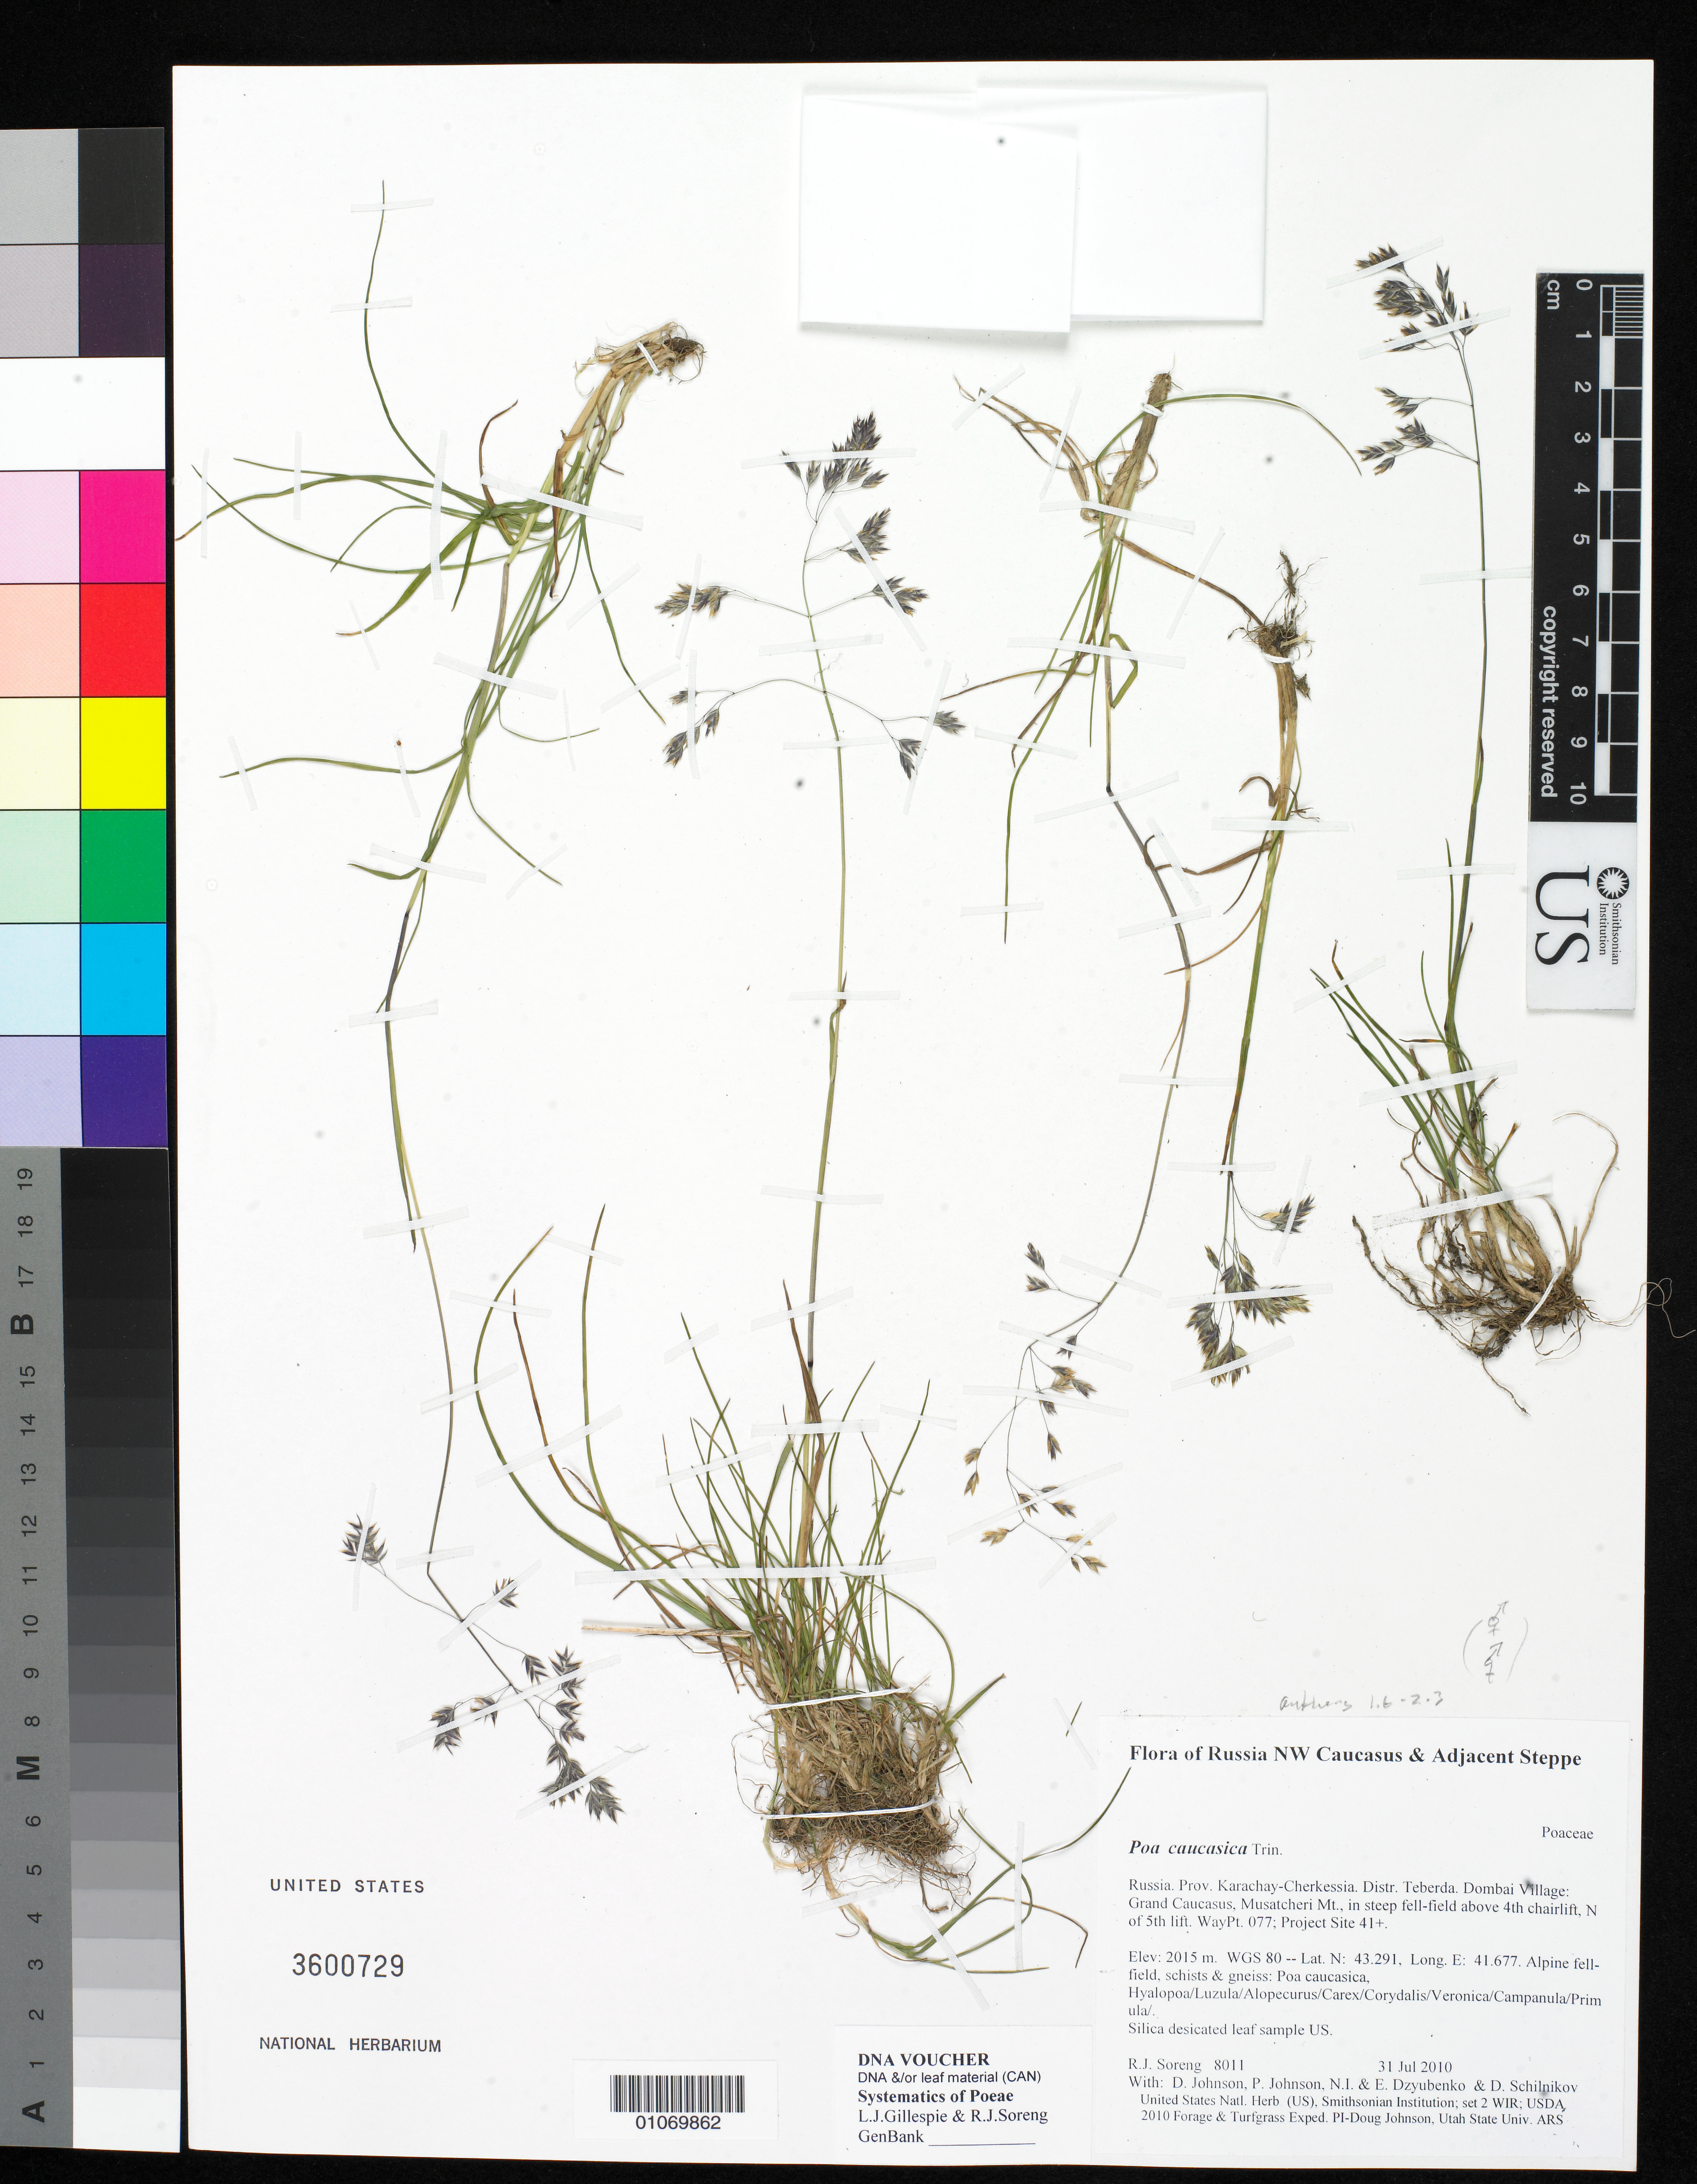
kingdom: Plantae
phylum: Tracheophyta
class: Liliopsida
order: Poales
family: Poaceae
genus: Poa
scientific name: Poa caucasica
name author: Trin.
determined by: Soreng, Robert J., Research Associate (BOT), Smithsonian Institution - National Museum of Natural History (UNITED STATES)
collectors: R. J. Soreng, D. Johnson, P. Johnson, N. Dzyubenko, E. Dzyubenko & D. Schilnikov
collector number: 8011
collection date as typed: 31 Jul 2010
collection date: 2010-07-31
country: Russian Federation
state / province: Karachay-Cherkess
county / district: Teberda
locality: Dombai Village: Grand Caucasus, Musatcheri Mt., in steep fell-field above 4th chairlift, N of 5th lift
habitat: Alpine fell-field, schists & gneiss: Poa caucasica, Hyalopoa/Luzula/Alopecurus/Carex/Corydalis/Veronica/Campanula/Primula/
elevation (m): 3015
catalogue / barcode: US 3600729